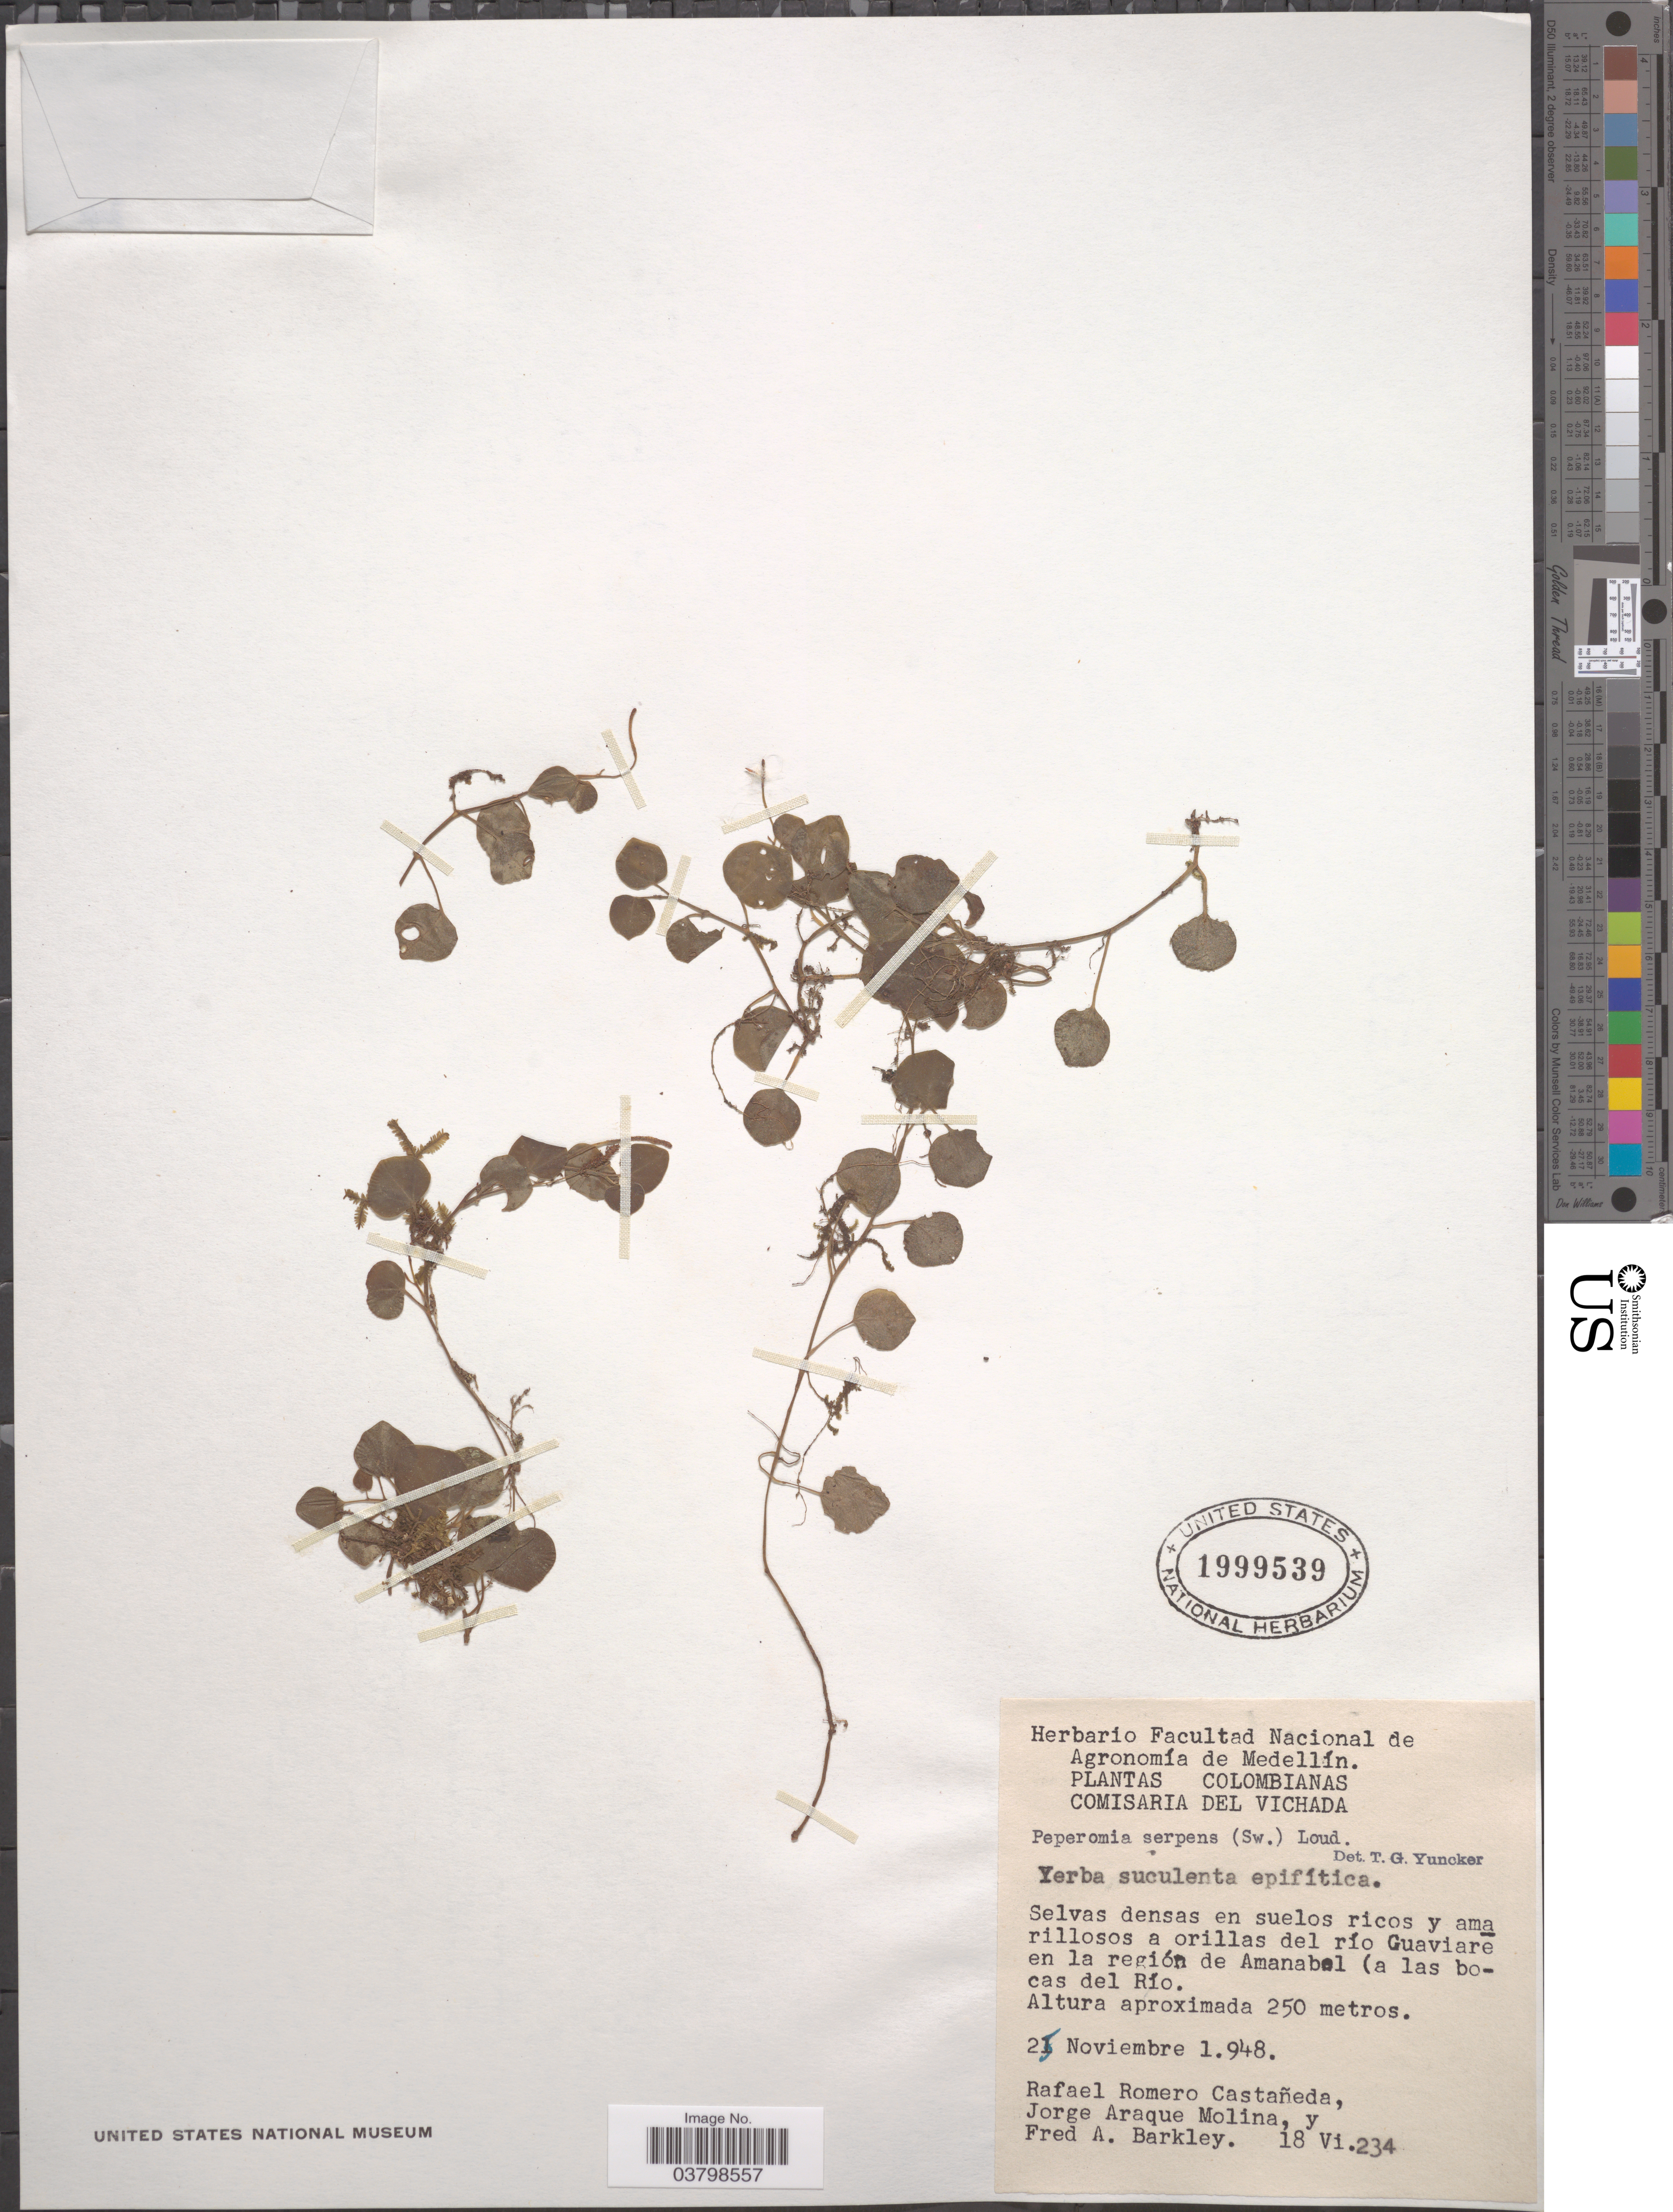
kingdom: Plantae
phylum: Tracheophyta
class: Magnoliopsida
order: Piperales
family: Piperaceae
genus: Peperomia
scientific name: Peperomia serpens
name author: (Sw.) Loudon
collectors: R. Romero Castañeda, J. Araque Molina & F. A. Barkley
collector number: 18Vi234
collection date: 1948-11-25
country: Colombia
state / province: Vichada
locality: Comisaria del Vichada. Selvas densas en suelos ricos y amarillosos a orillas del río Guaviare en la región de Amanabel (a las bocas del Río.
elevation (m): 250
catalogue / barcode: US 1999539